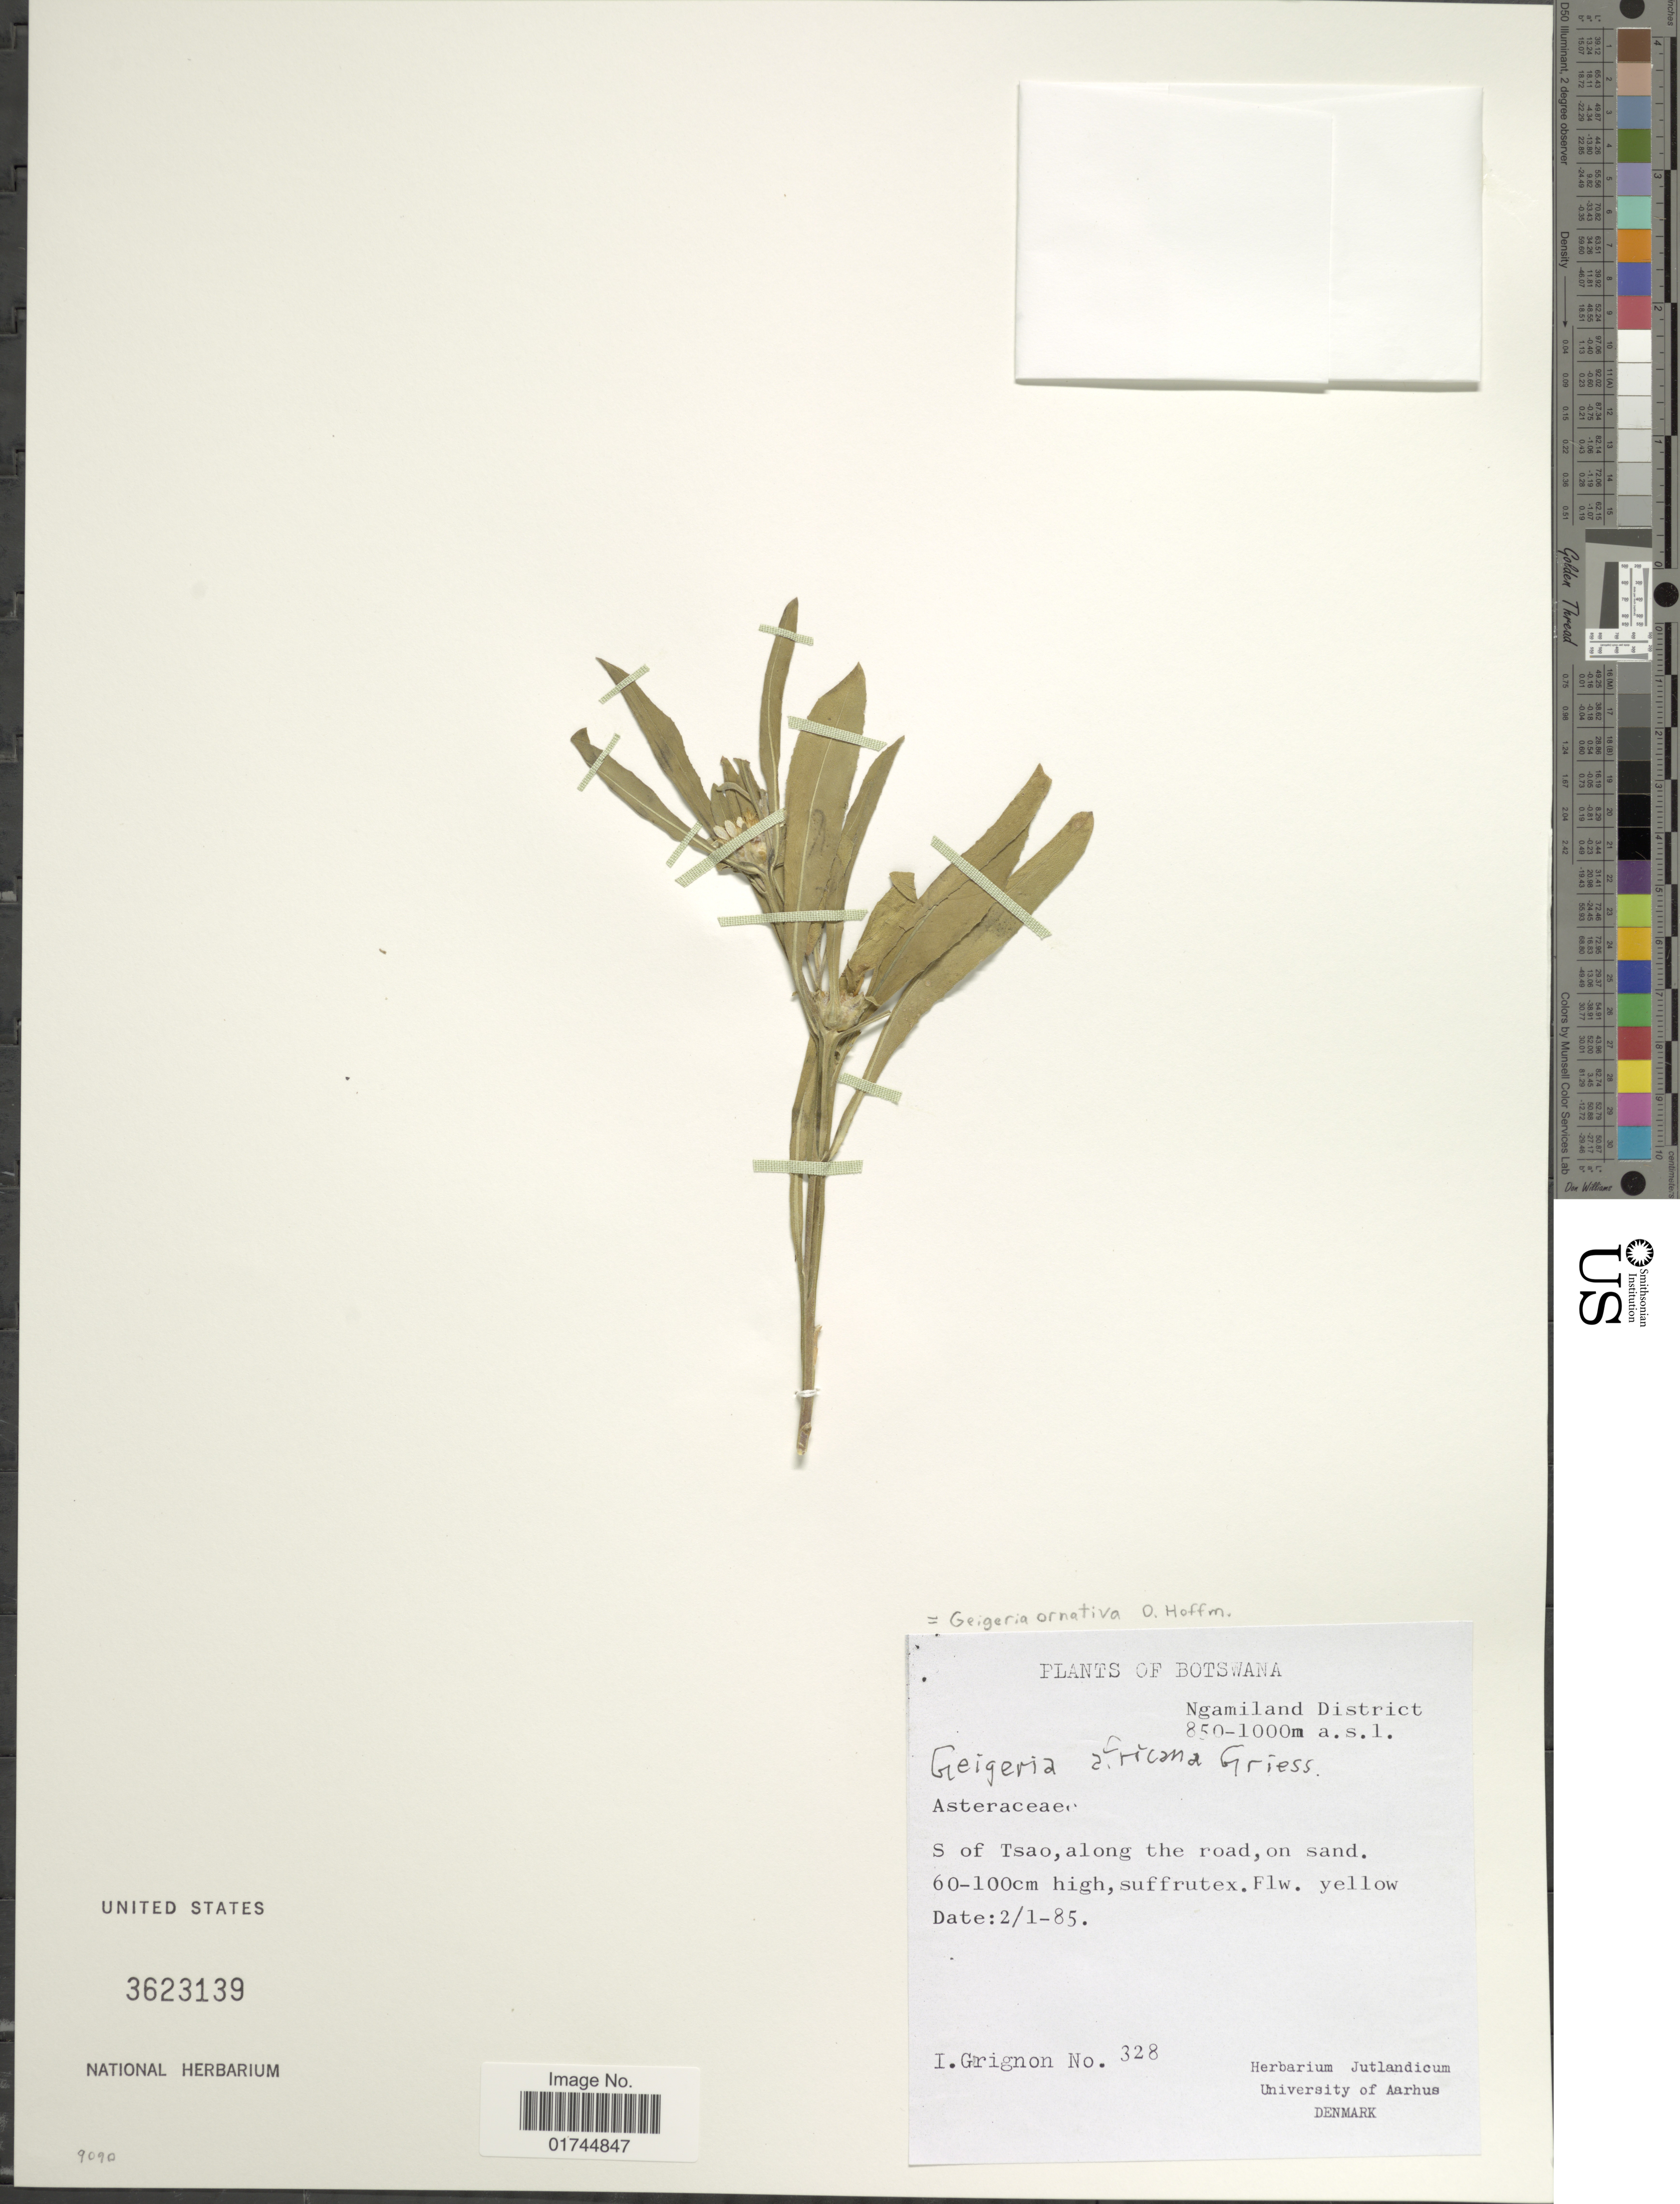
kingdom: Plantae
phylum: Tracheophyta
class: Magnoliopsida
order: Asterales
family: Asteraceae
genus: Geigeria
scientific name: Geigeria ornativa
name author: O. Hoffm.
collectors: I. Grignon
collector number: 328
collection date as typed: Transcribed d/m/y: 2/1/85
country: Botswana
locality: Ngamiland District, S of Tsao, along the road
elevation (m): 850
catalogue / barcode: US 3623139